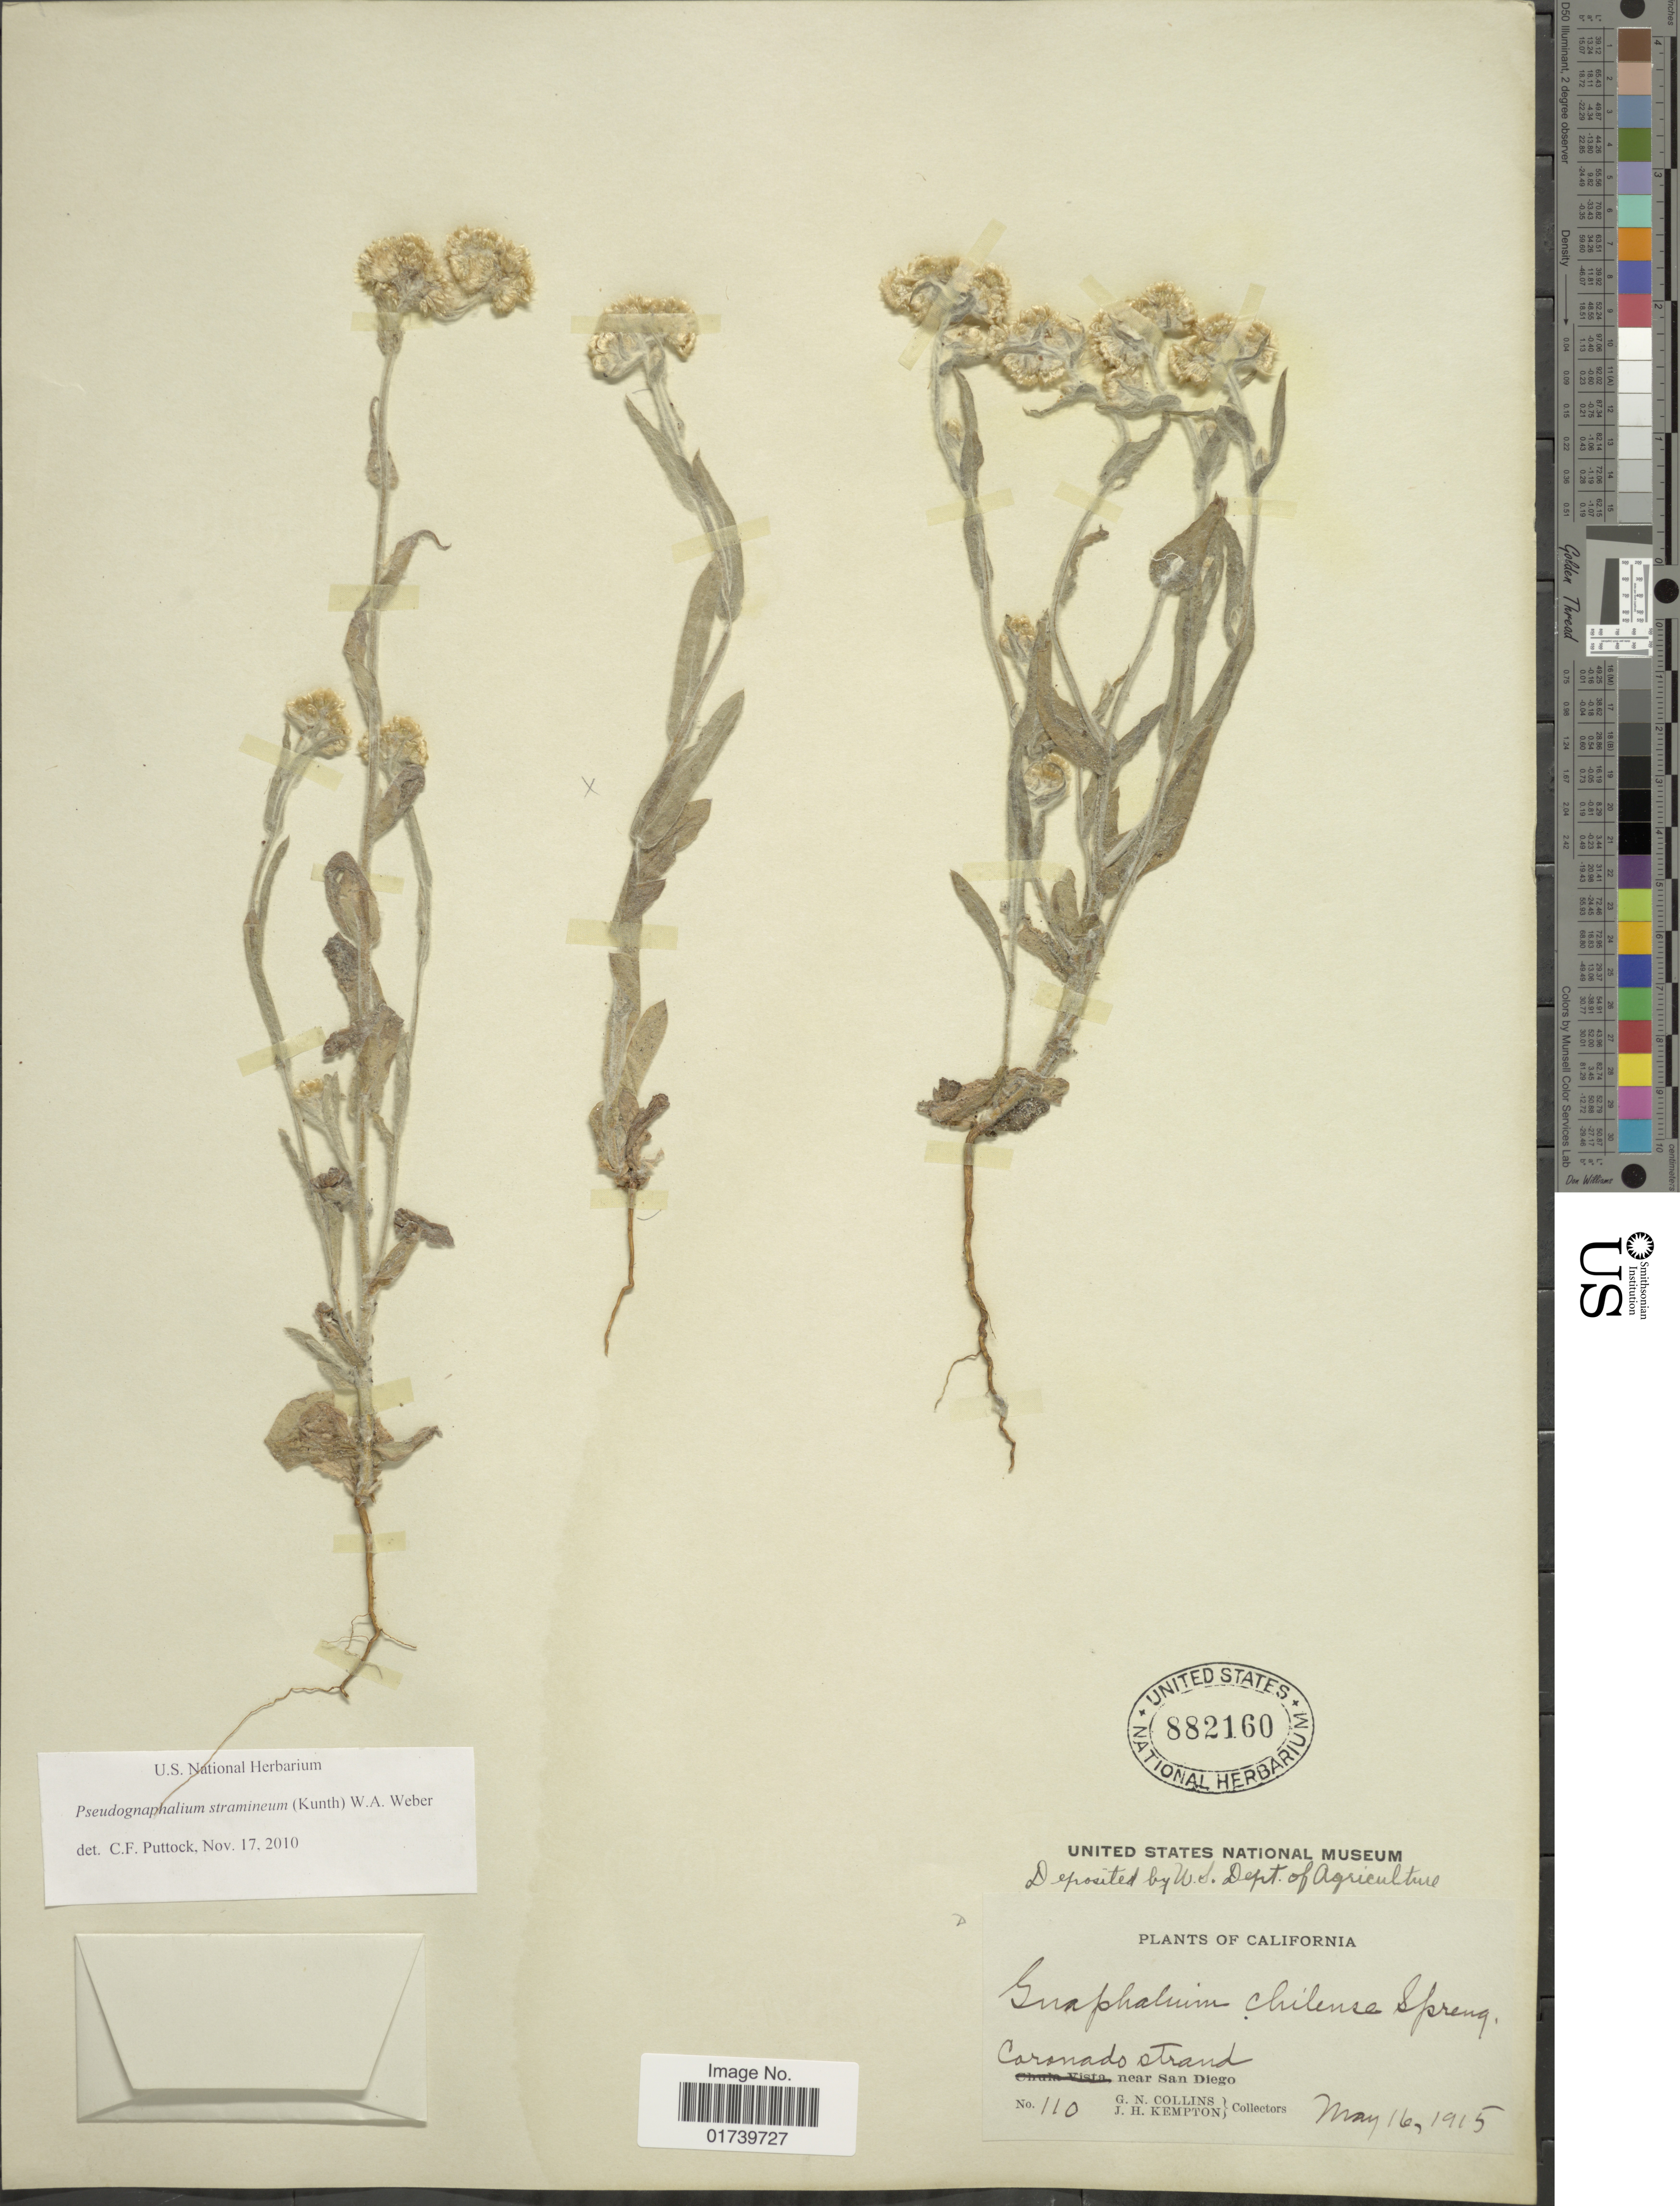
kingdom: Plantae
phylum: Tracheophyta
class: Magnoliopsida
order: Asterales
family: Asteraceae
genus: Pseudognaphalium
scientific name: Pseudognaphalium stramineum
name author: (Kunth) Anderb.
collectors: G. Collins & J. H. Kempton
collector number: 110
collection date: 1915-05-16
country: United States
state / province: California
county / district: San Diego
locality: Coronado Strand near San Diego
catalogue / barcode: US 882160